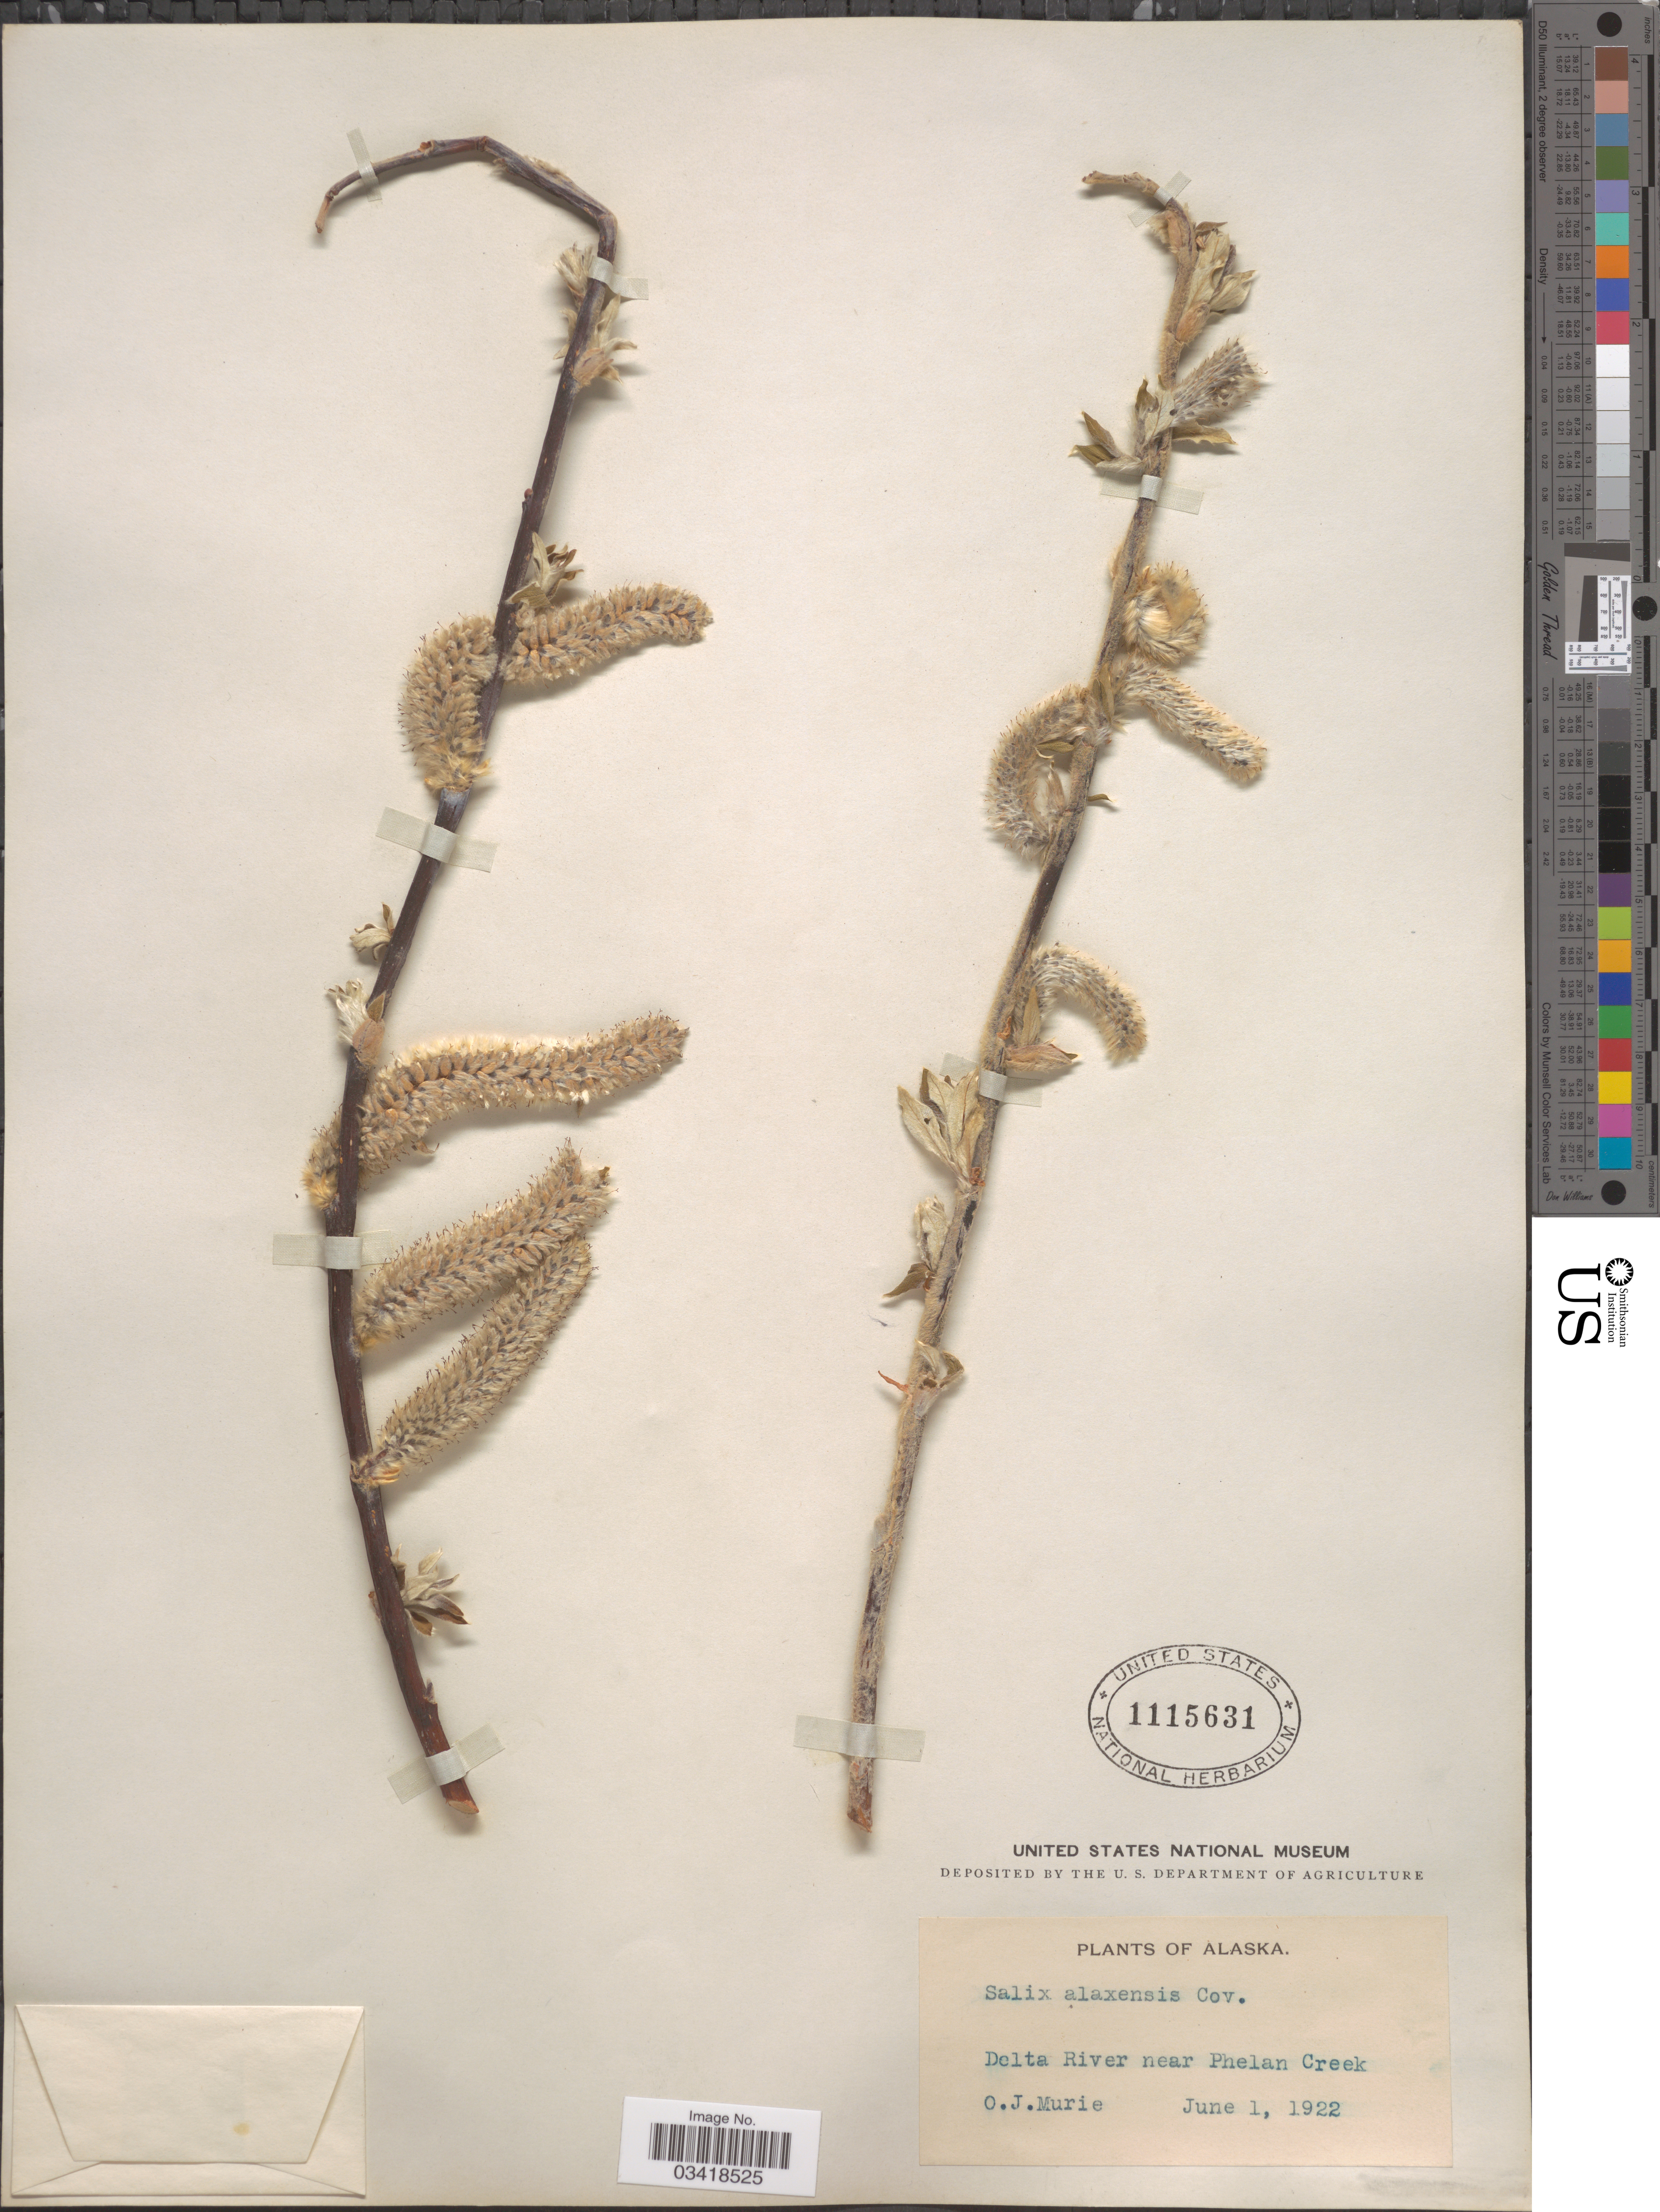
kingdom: Plantae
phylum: Tracheophyta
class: Magnoliopsida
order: Malpighiales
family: Salicaceae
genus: Salix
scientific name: Salix alaxensis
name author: (Andersson) Coville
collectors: O. Murie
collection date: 1922-06-01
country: United States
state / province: Alaska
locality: Delta River near Phelan Creek.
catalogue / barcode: US 1115631